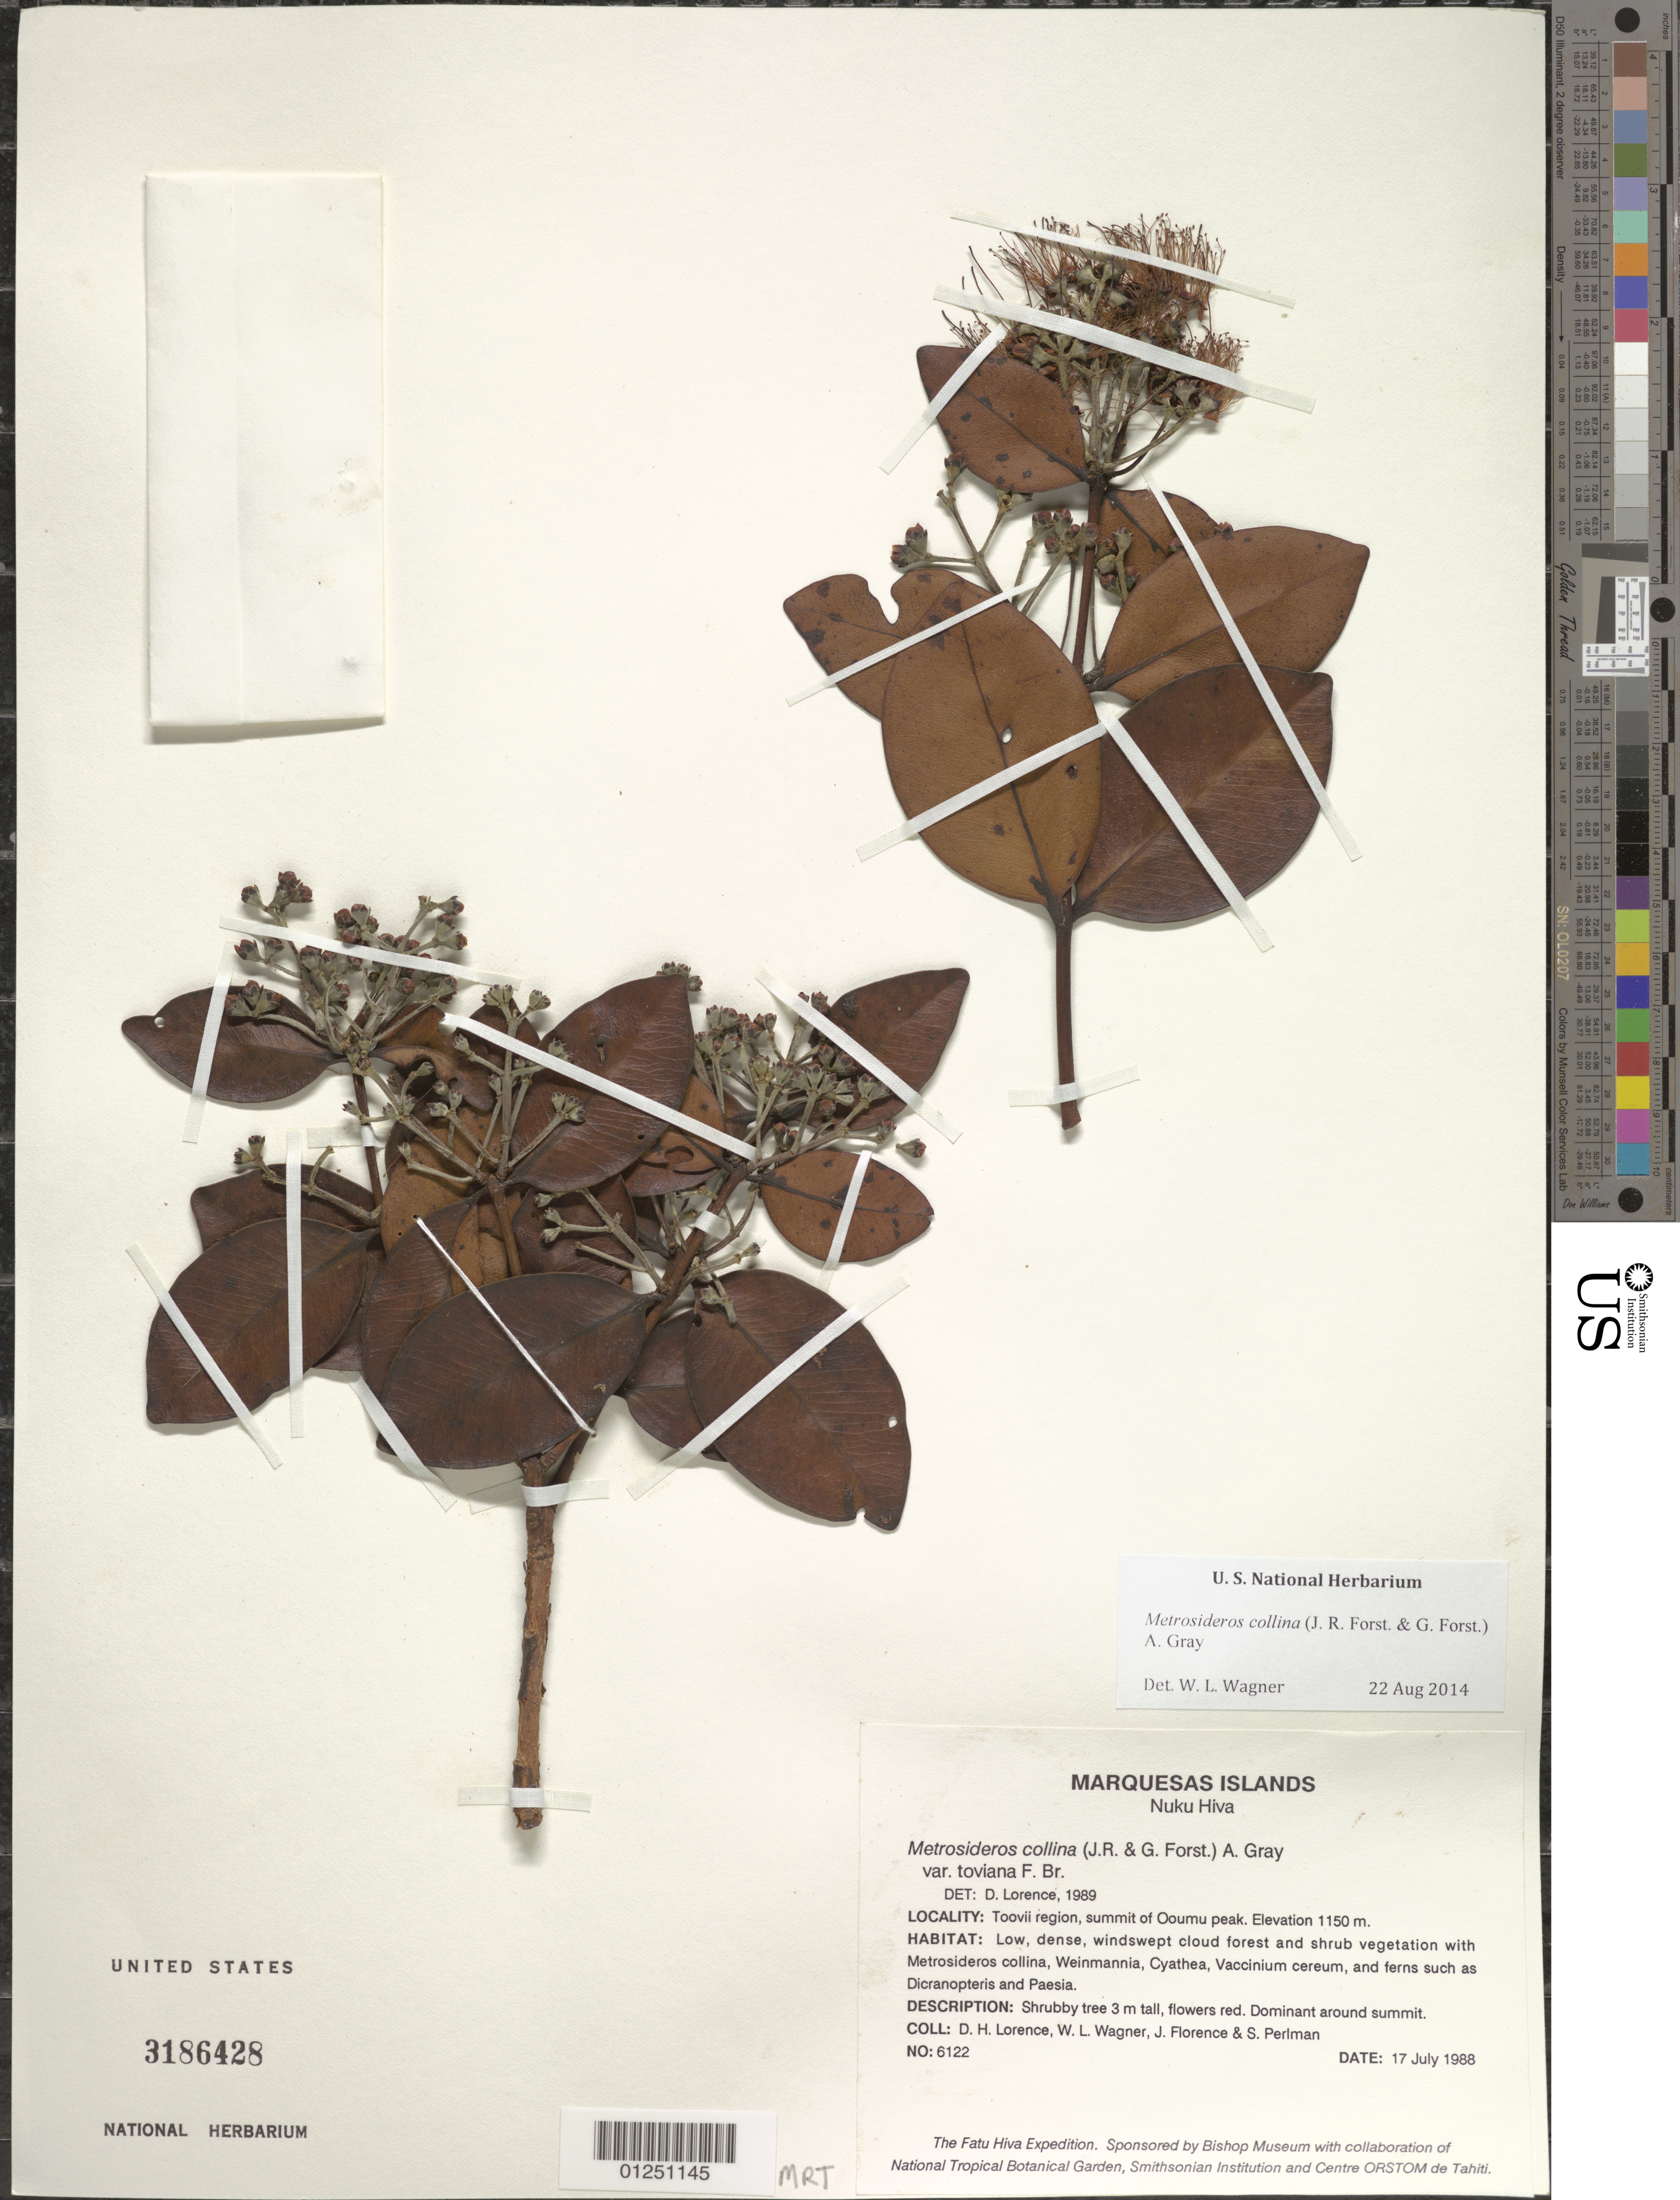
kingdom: Plantae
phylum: Tracheophyta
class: Magnoliopsida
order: Myrtales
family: Myrtaceae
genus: Metrosideros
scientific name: Metrosideros collina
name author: (J.R. Forst. & G. Forst.) A. Gray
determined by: Lorence, David H., (PTBG), National Tropical Botanical Garden (UNITED STATES)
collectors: D. Lorence, W. L. Wagner, J. Florence & S. P. Perlman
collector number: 6122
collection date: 1988-07-17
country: French Polynesia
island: Nuku Hiva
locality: Toovii region, summit of Ooumu peak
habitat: Low, dense, windswept cloud forest and shrub vegetation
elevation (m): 1150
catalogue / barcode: US 3186428